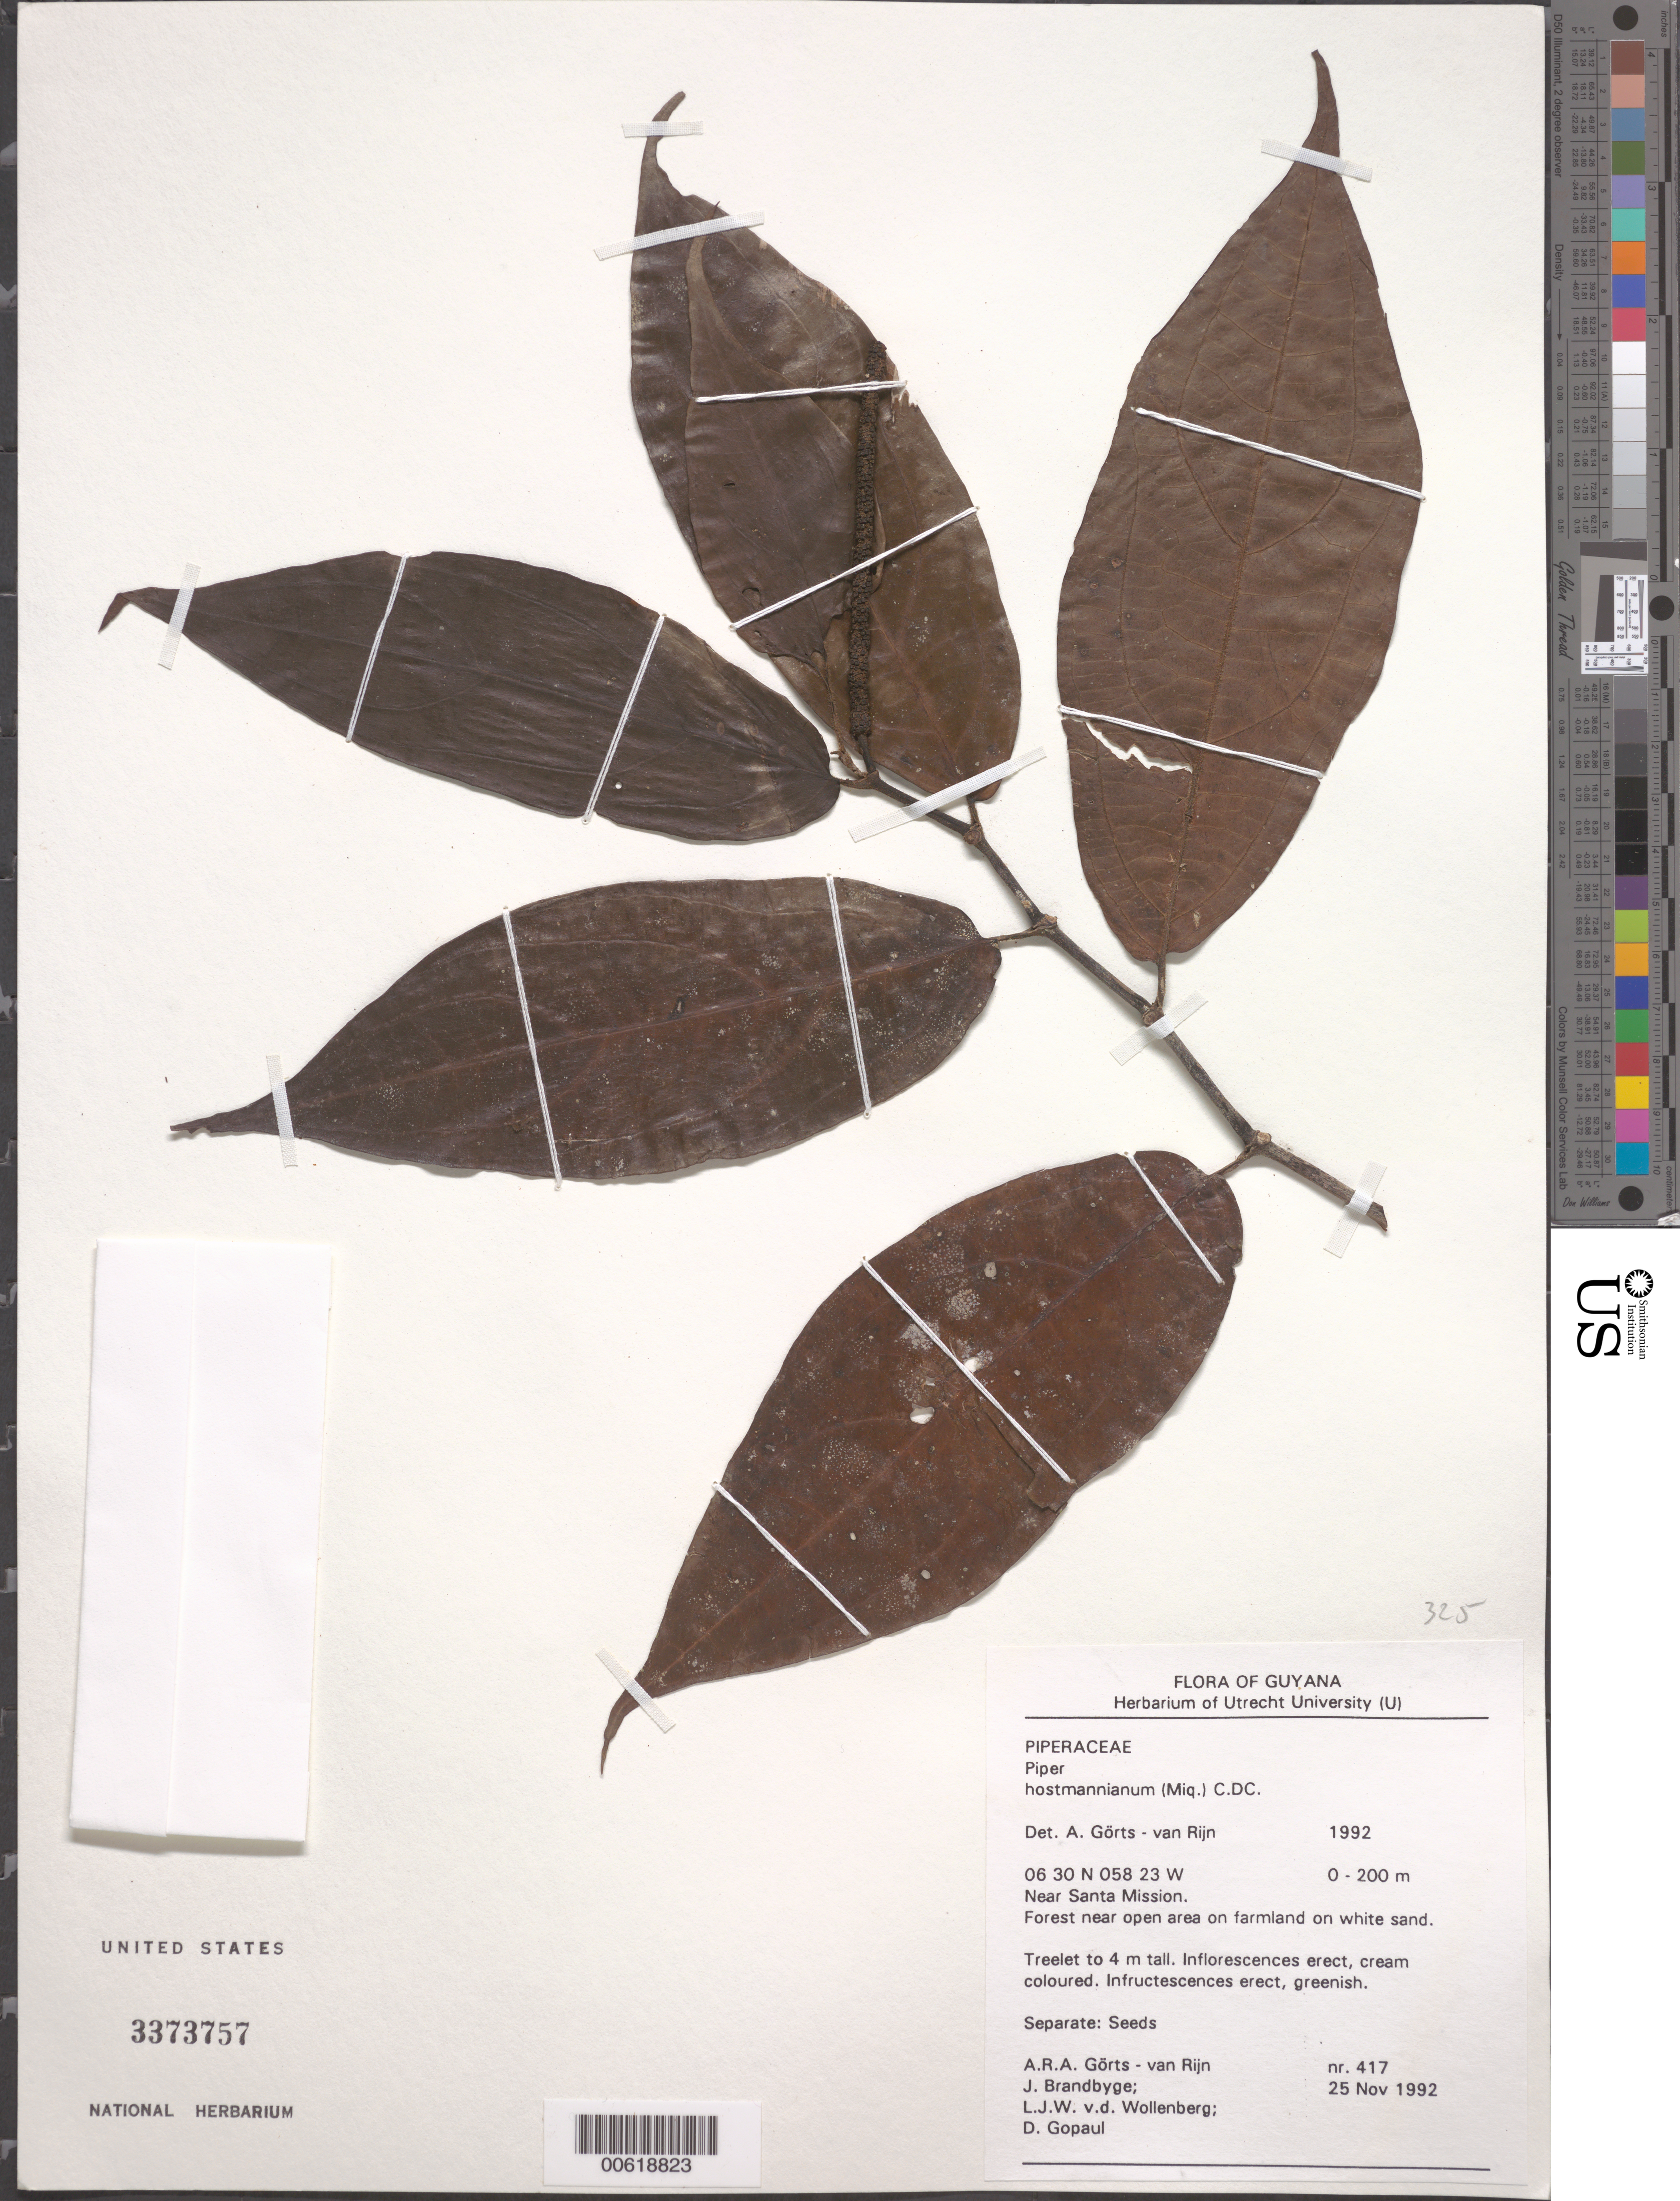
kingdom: Plantae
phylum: Tracheophyta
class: Magnoliopsida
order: Piperales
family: Piperaceae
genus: Piper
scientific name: Piper hostmannianum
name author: (Miq.) C. DC.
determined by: Görts-van Rijn, A. R. A.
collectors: A. .R. A. Görts-van Rijn, J. Brandbyge, L. van der Wollenberg & D. Gopaul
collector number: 417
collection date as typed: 25-Nov-92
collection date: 1992-11-25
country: Guyana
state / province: Demerara-Mahaica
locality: Santa Mission, near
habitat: Forest near open area on farmland on white sand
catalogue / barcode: US 3373757